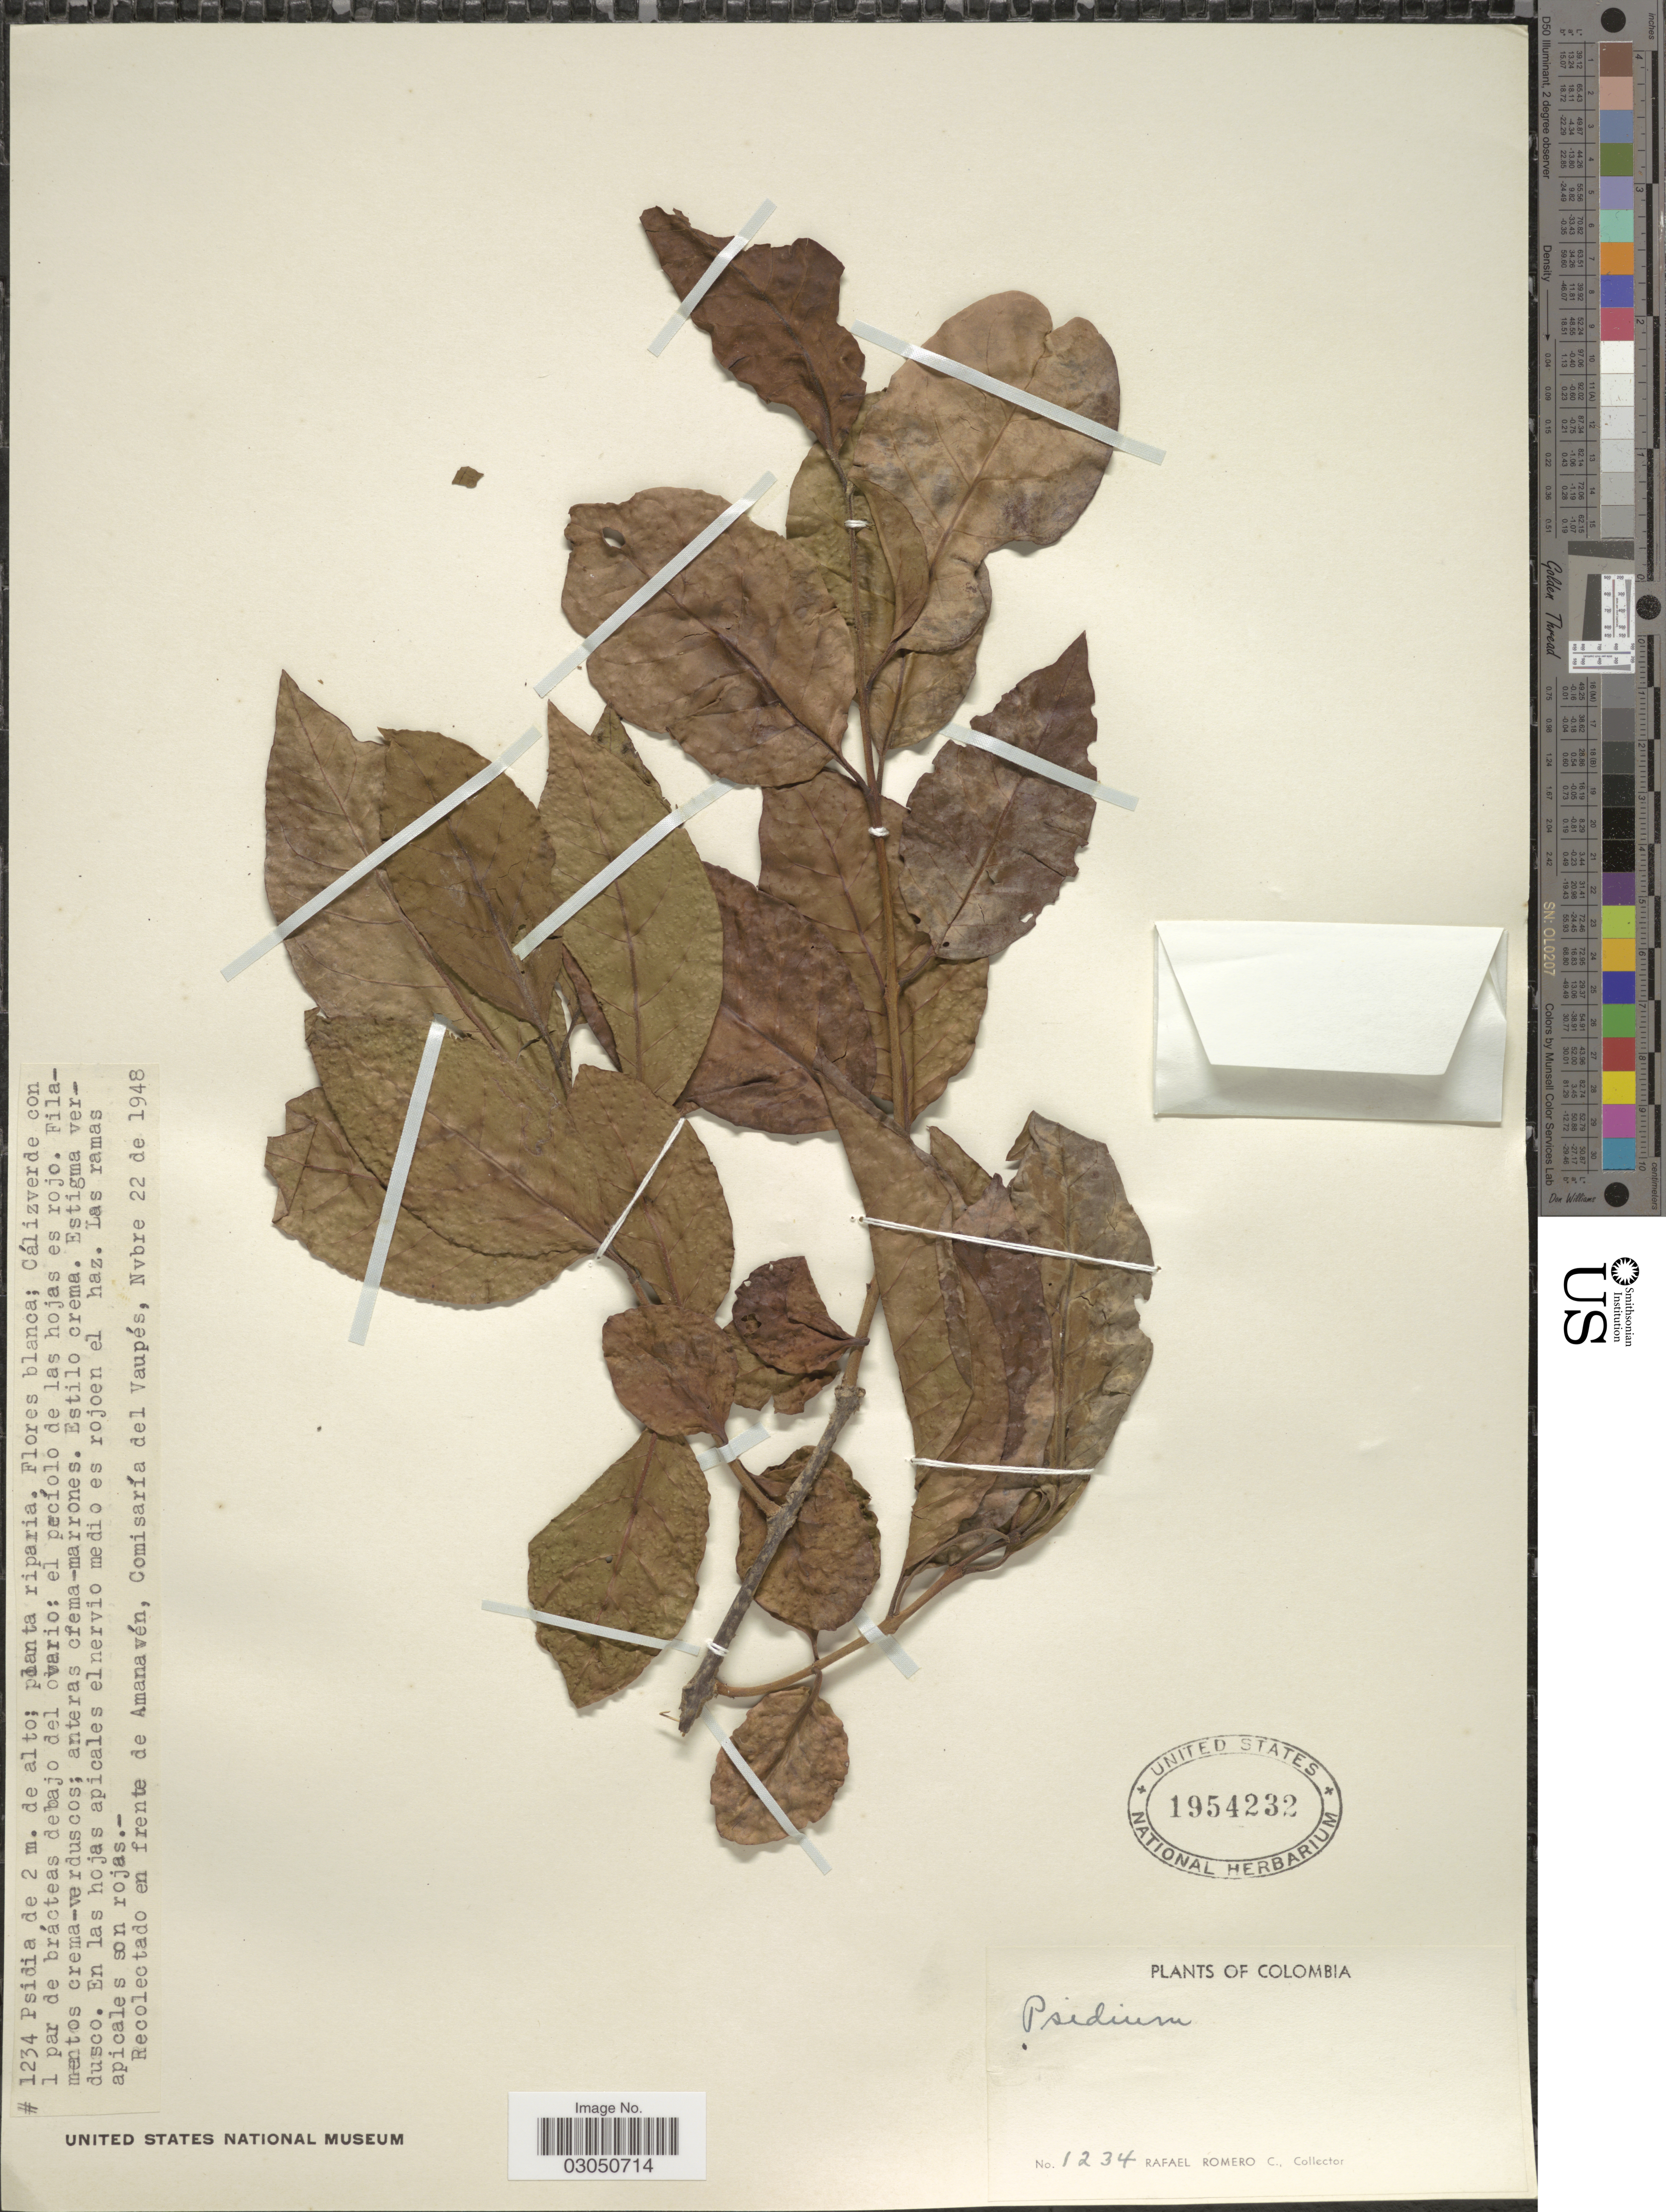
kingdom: Plantae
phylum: Tracheophyta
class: Magnoliopsida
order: Myrtales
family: Myrtaceae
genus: Psidium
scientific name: Psidium sp.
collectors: R. Romero Castañeda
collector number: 1234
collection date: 1948-11-22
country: Colombia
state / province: Vaupés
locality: En frente de Amanavén, Comisaría del Vaupés.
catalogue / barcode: US 1954232